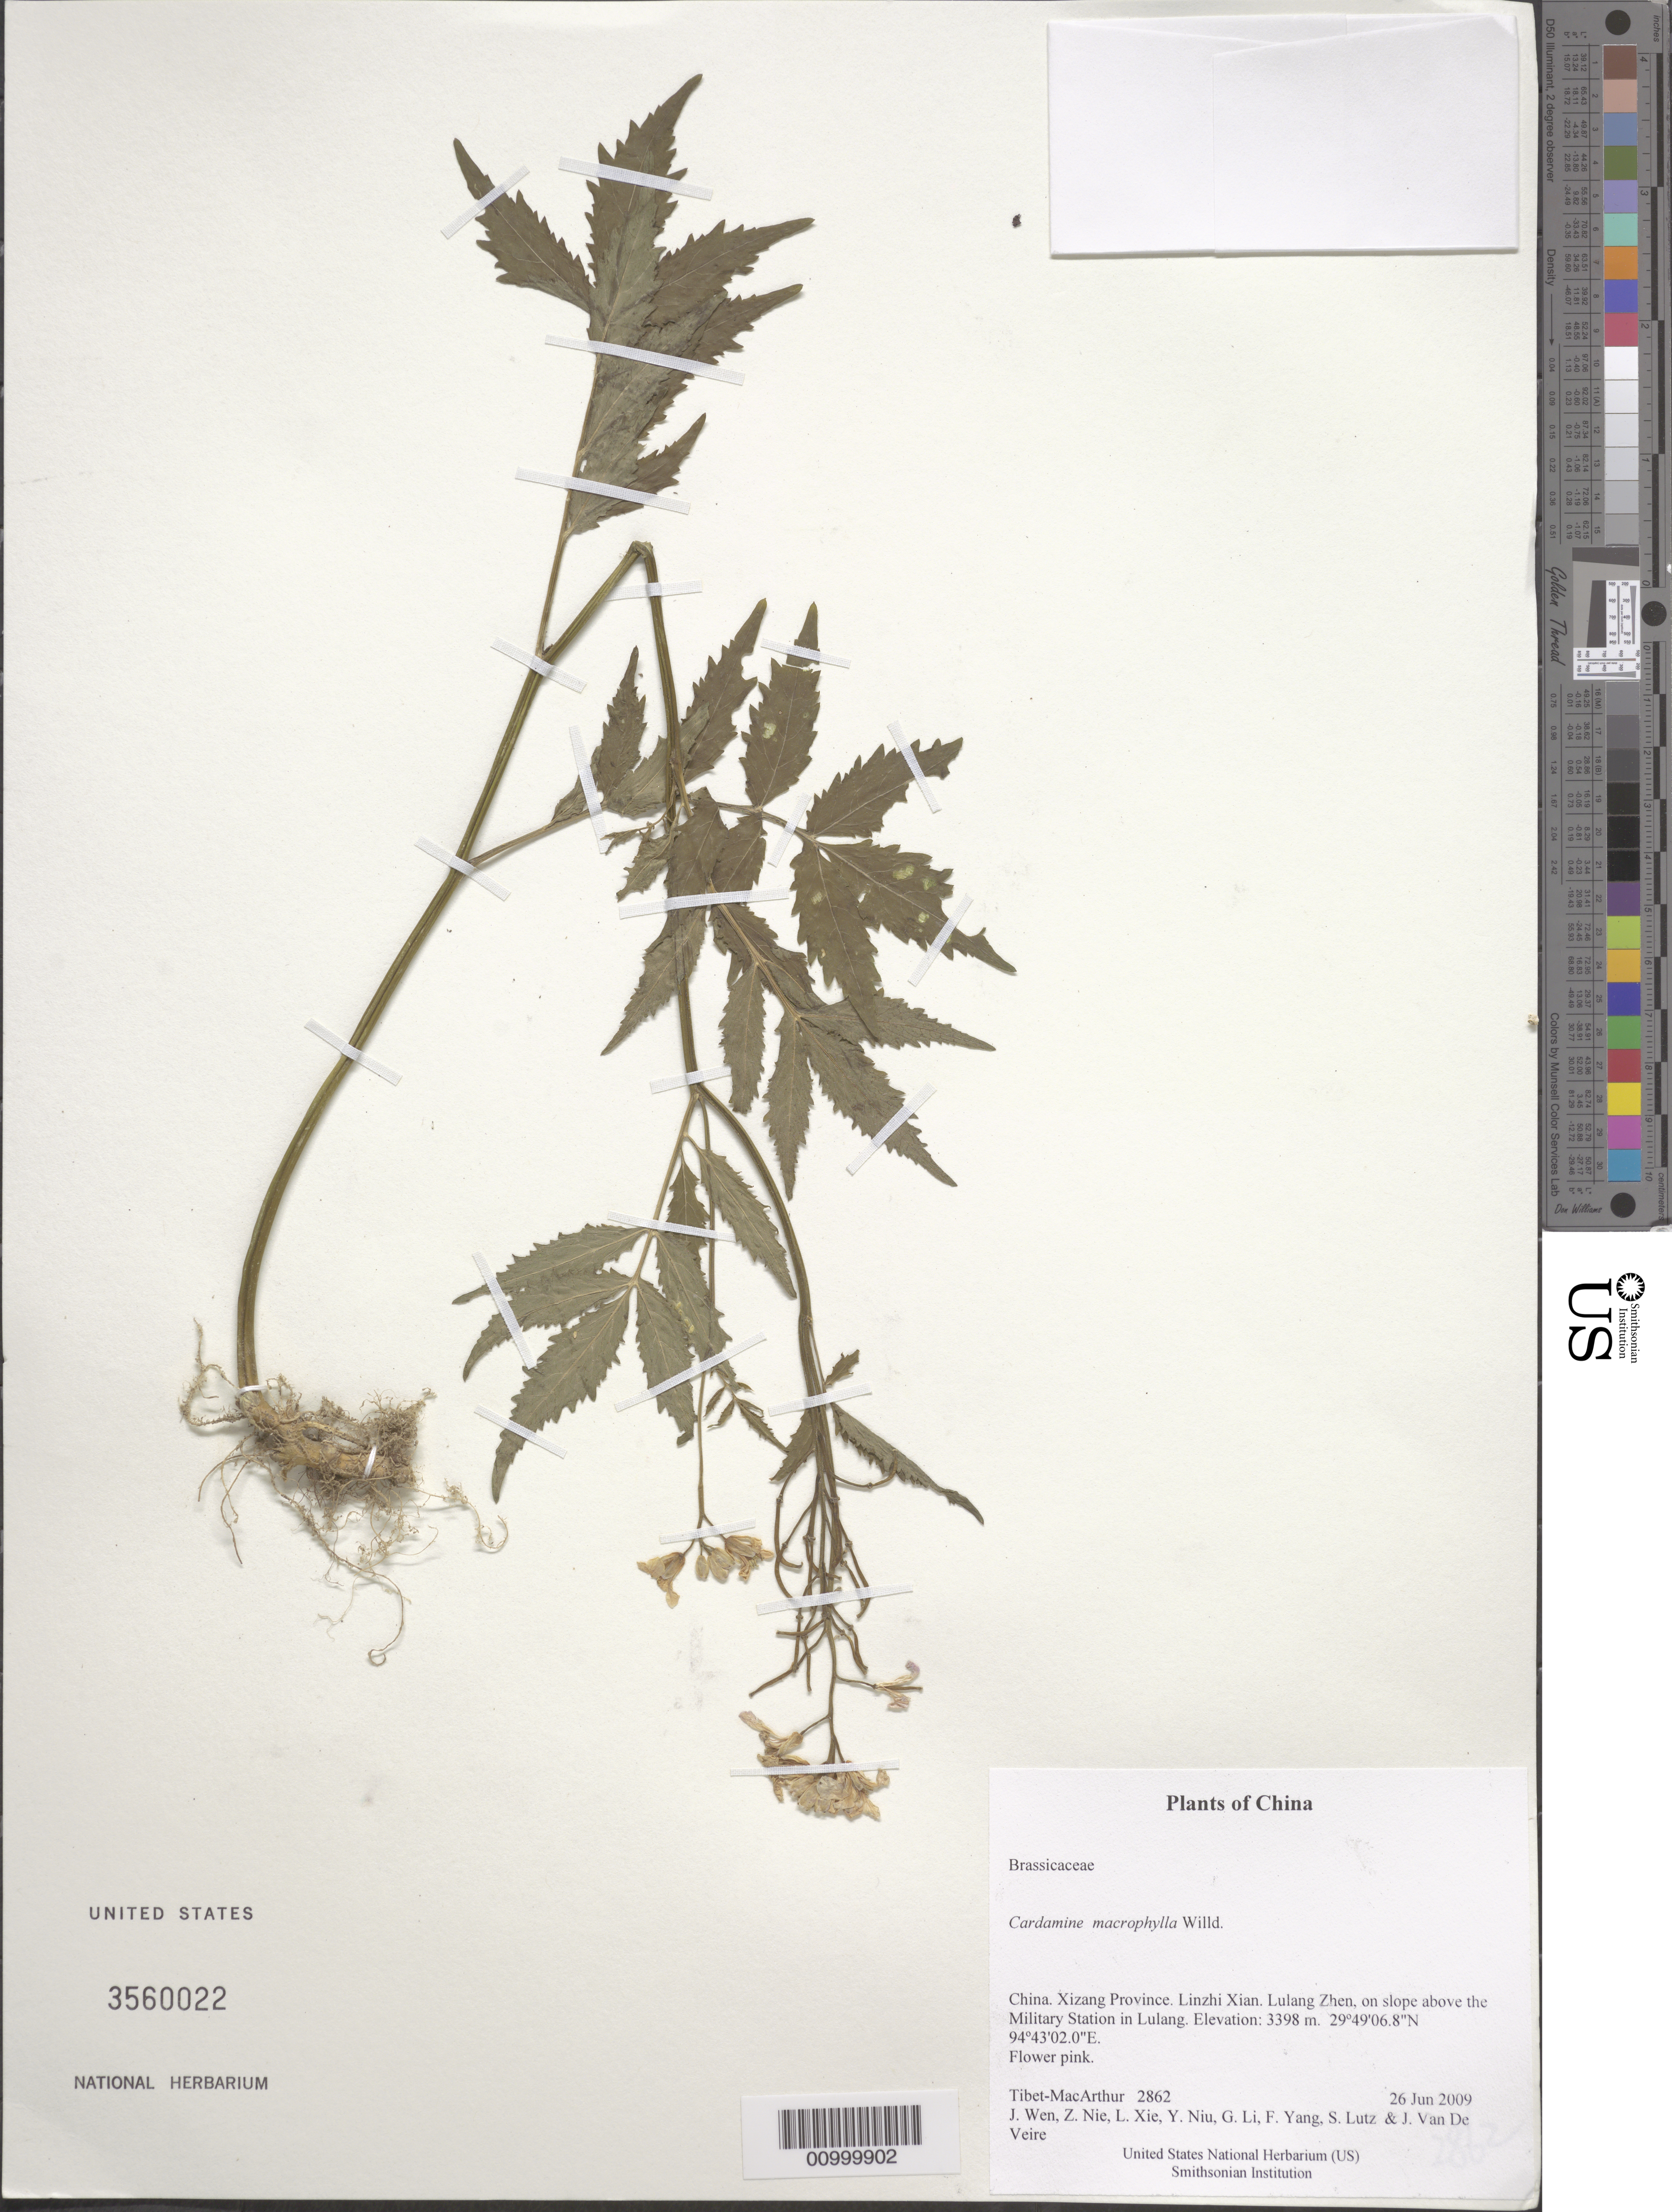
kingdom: Plantae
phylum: Tracheophyta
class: Magnoliopsida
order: Brassicales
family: Brassicaceae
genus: Cardamine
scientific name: Cardamine macrophylla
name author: Willd.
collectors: Tibet-MacArthur, J. Wen, Z. Nie, L. Xie, Y. Niu, G. Li, F. Yang, S. Lutz & J. Van De Veire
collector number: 2862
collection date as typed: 26 Jun 2009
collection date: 2009-06-26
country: China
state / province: Xizang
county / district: Linzhi Xian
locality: Lulang Zhen, on slope above the Military Station in Lulang.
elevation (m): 3398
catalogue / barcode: US 3560022